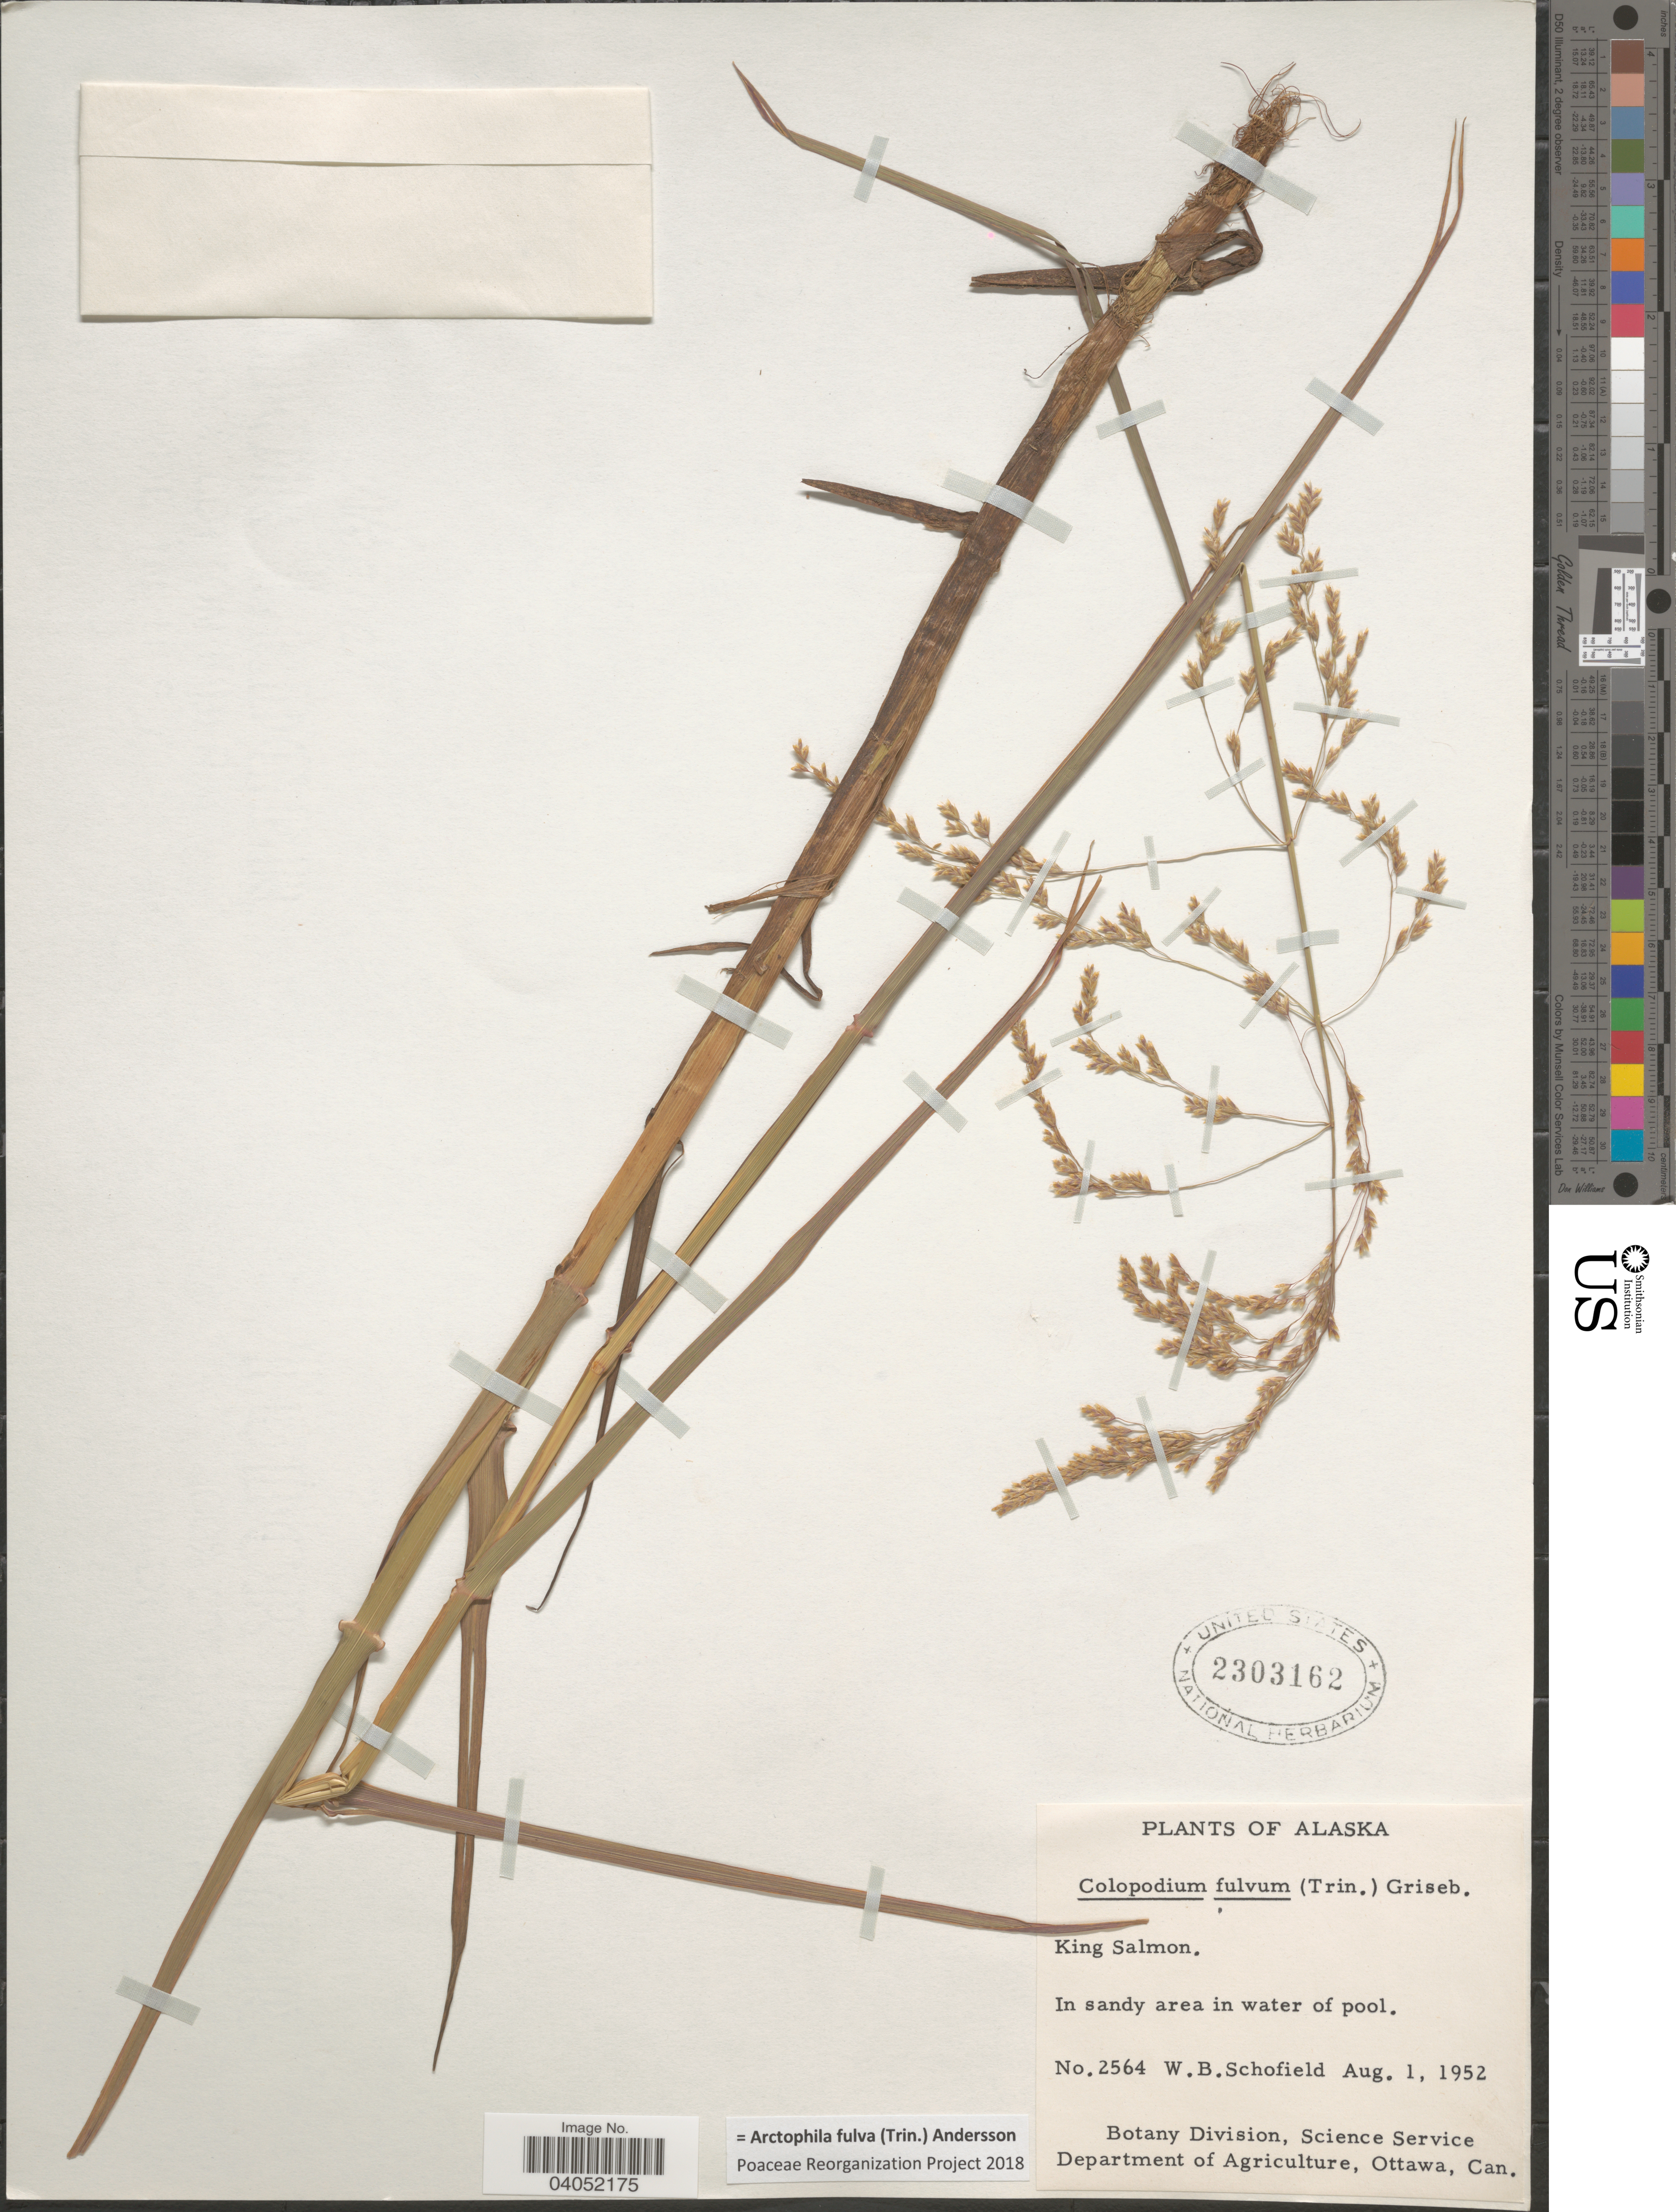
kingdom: Plantae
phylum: Tracheophyta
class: Liliopsida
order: Poales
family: Poaceae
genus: Arctophila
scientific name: Arctophila fulva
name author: (Trin.) Andersson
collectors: W. Schofield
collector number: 2564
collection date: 1952-08-01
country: United States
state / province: Alaska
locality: King Salmon.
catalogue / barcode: US 2303162